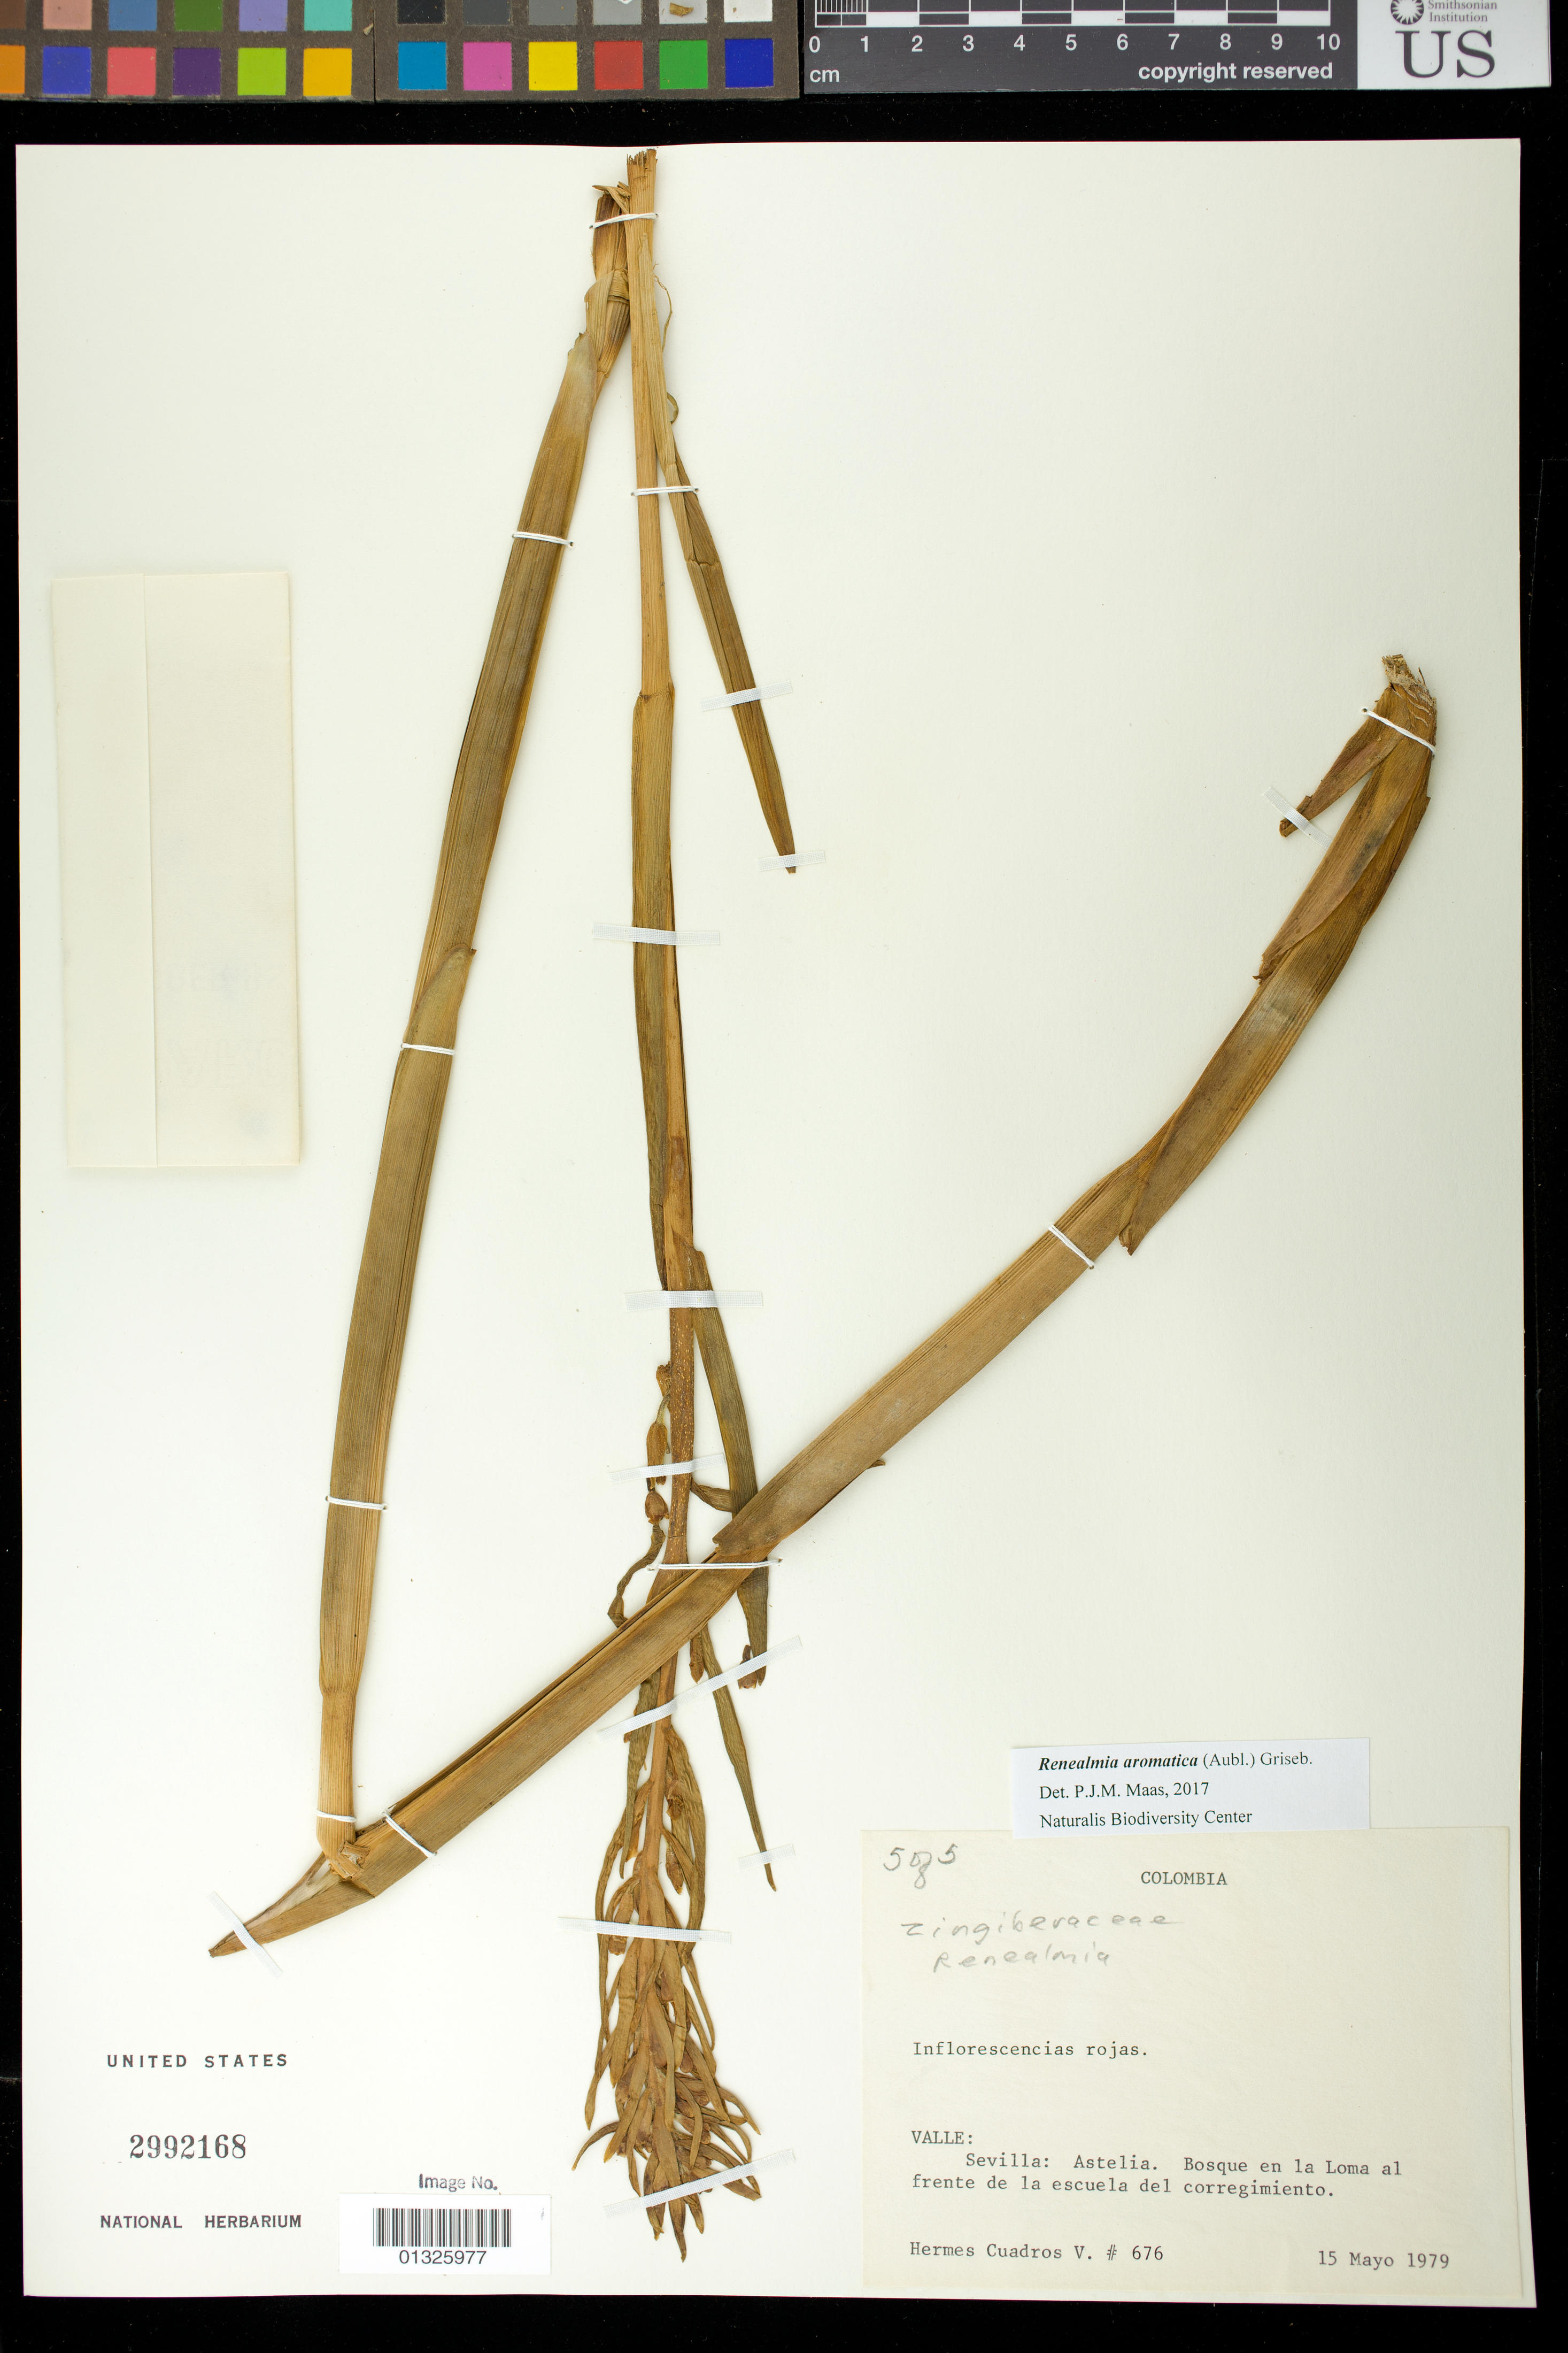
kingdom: Plantae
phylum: Tracheophyta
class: Liliopsida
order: Zingiberales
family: Zingiberaceae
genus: Renealmia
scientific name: Renealmia aromatica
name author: (Aubl.) Griseb.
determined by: Maas, Paul J. M.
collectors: H. Cuadros V.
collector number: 676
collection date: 1979-05-15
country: Colombia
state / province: Valle del Cauca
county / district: Sevilla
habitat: Bosque en la Loma al frente de la escuela del corregimiento.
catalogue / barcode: US 2992168